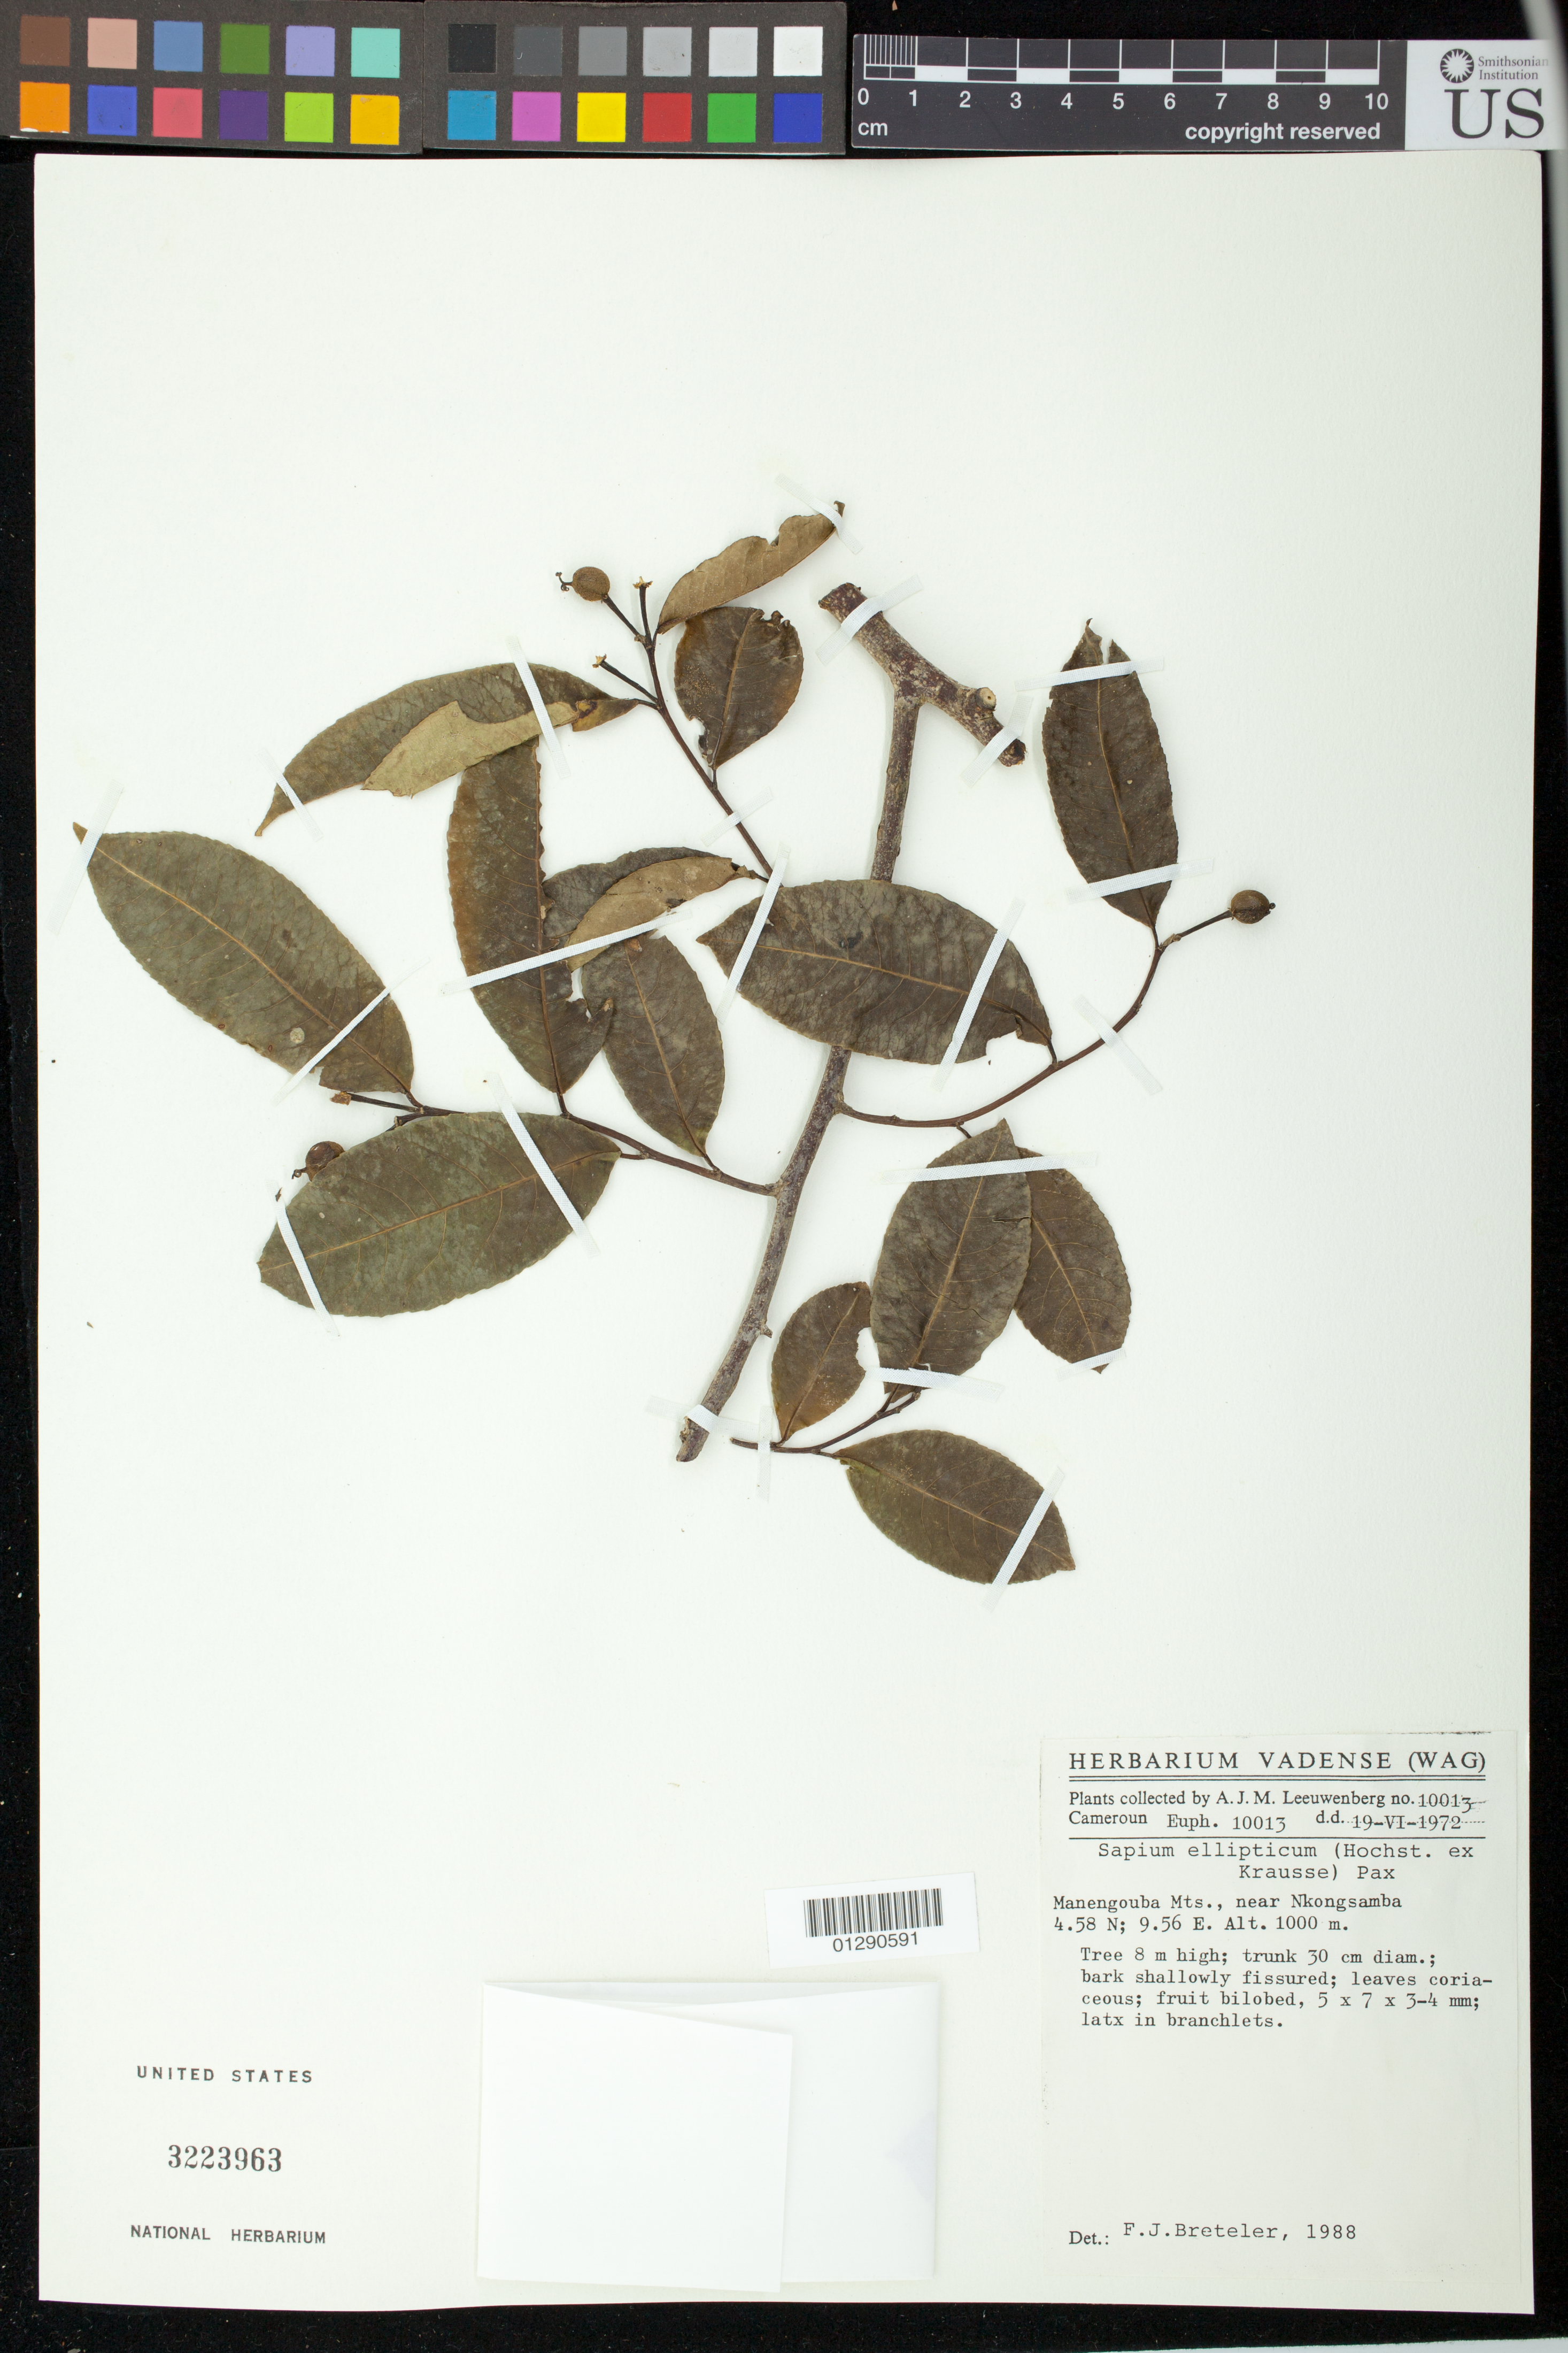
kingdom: Plantae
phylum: Tracheophyta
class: Magnoliopsida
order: Malpighiales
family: Euphorbiaceae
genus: Sapium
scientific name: Sapium ellipticum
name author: (Hochst.) Pax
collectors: A. J. M. Leeuwenberg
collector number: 10013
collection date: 1972-06-19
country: Cameroon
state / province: Littoral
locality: Nkongsamba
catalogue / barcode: US 3223963